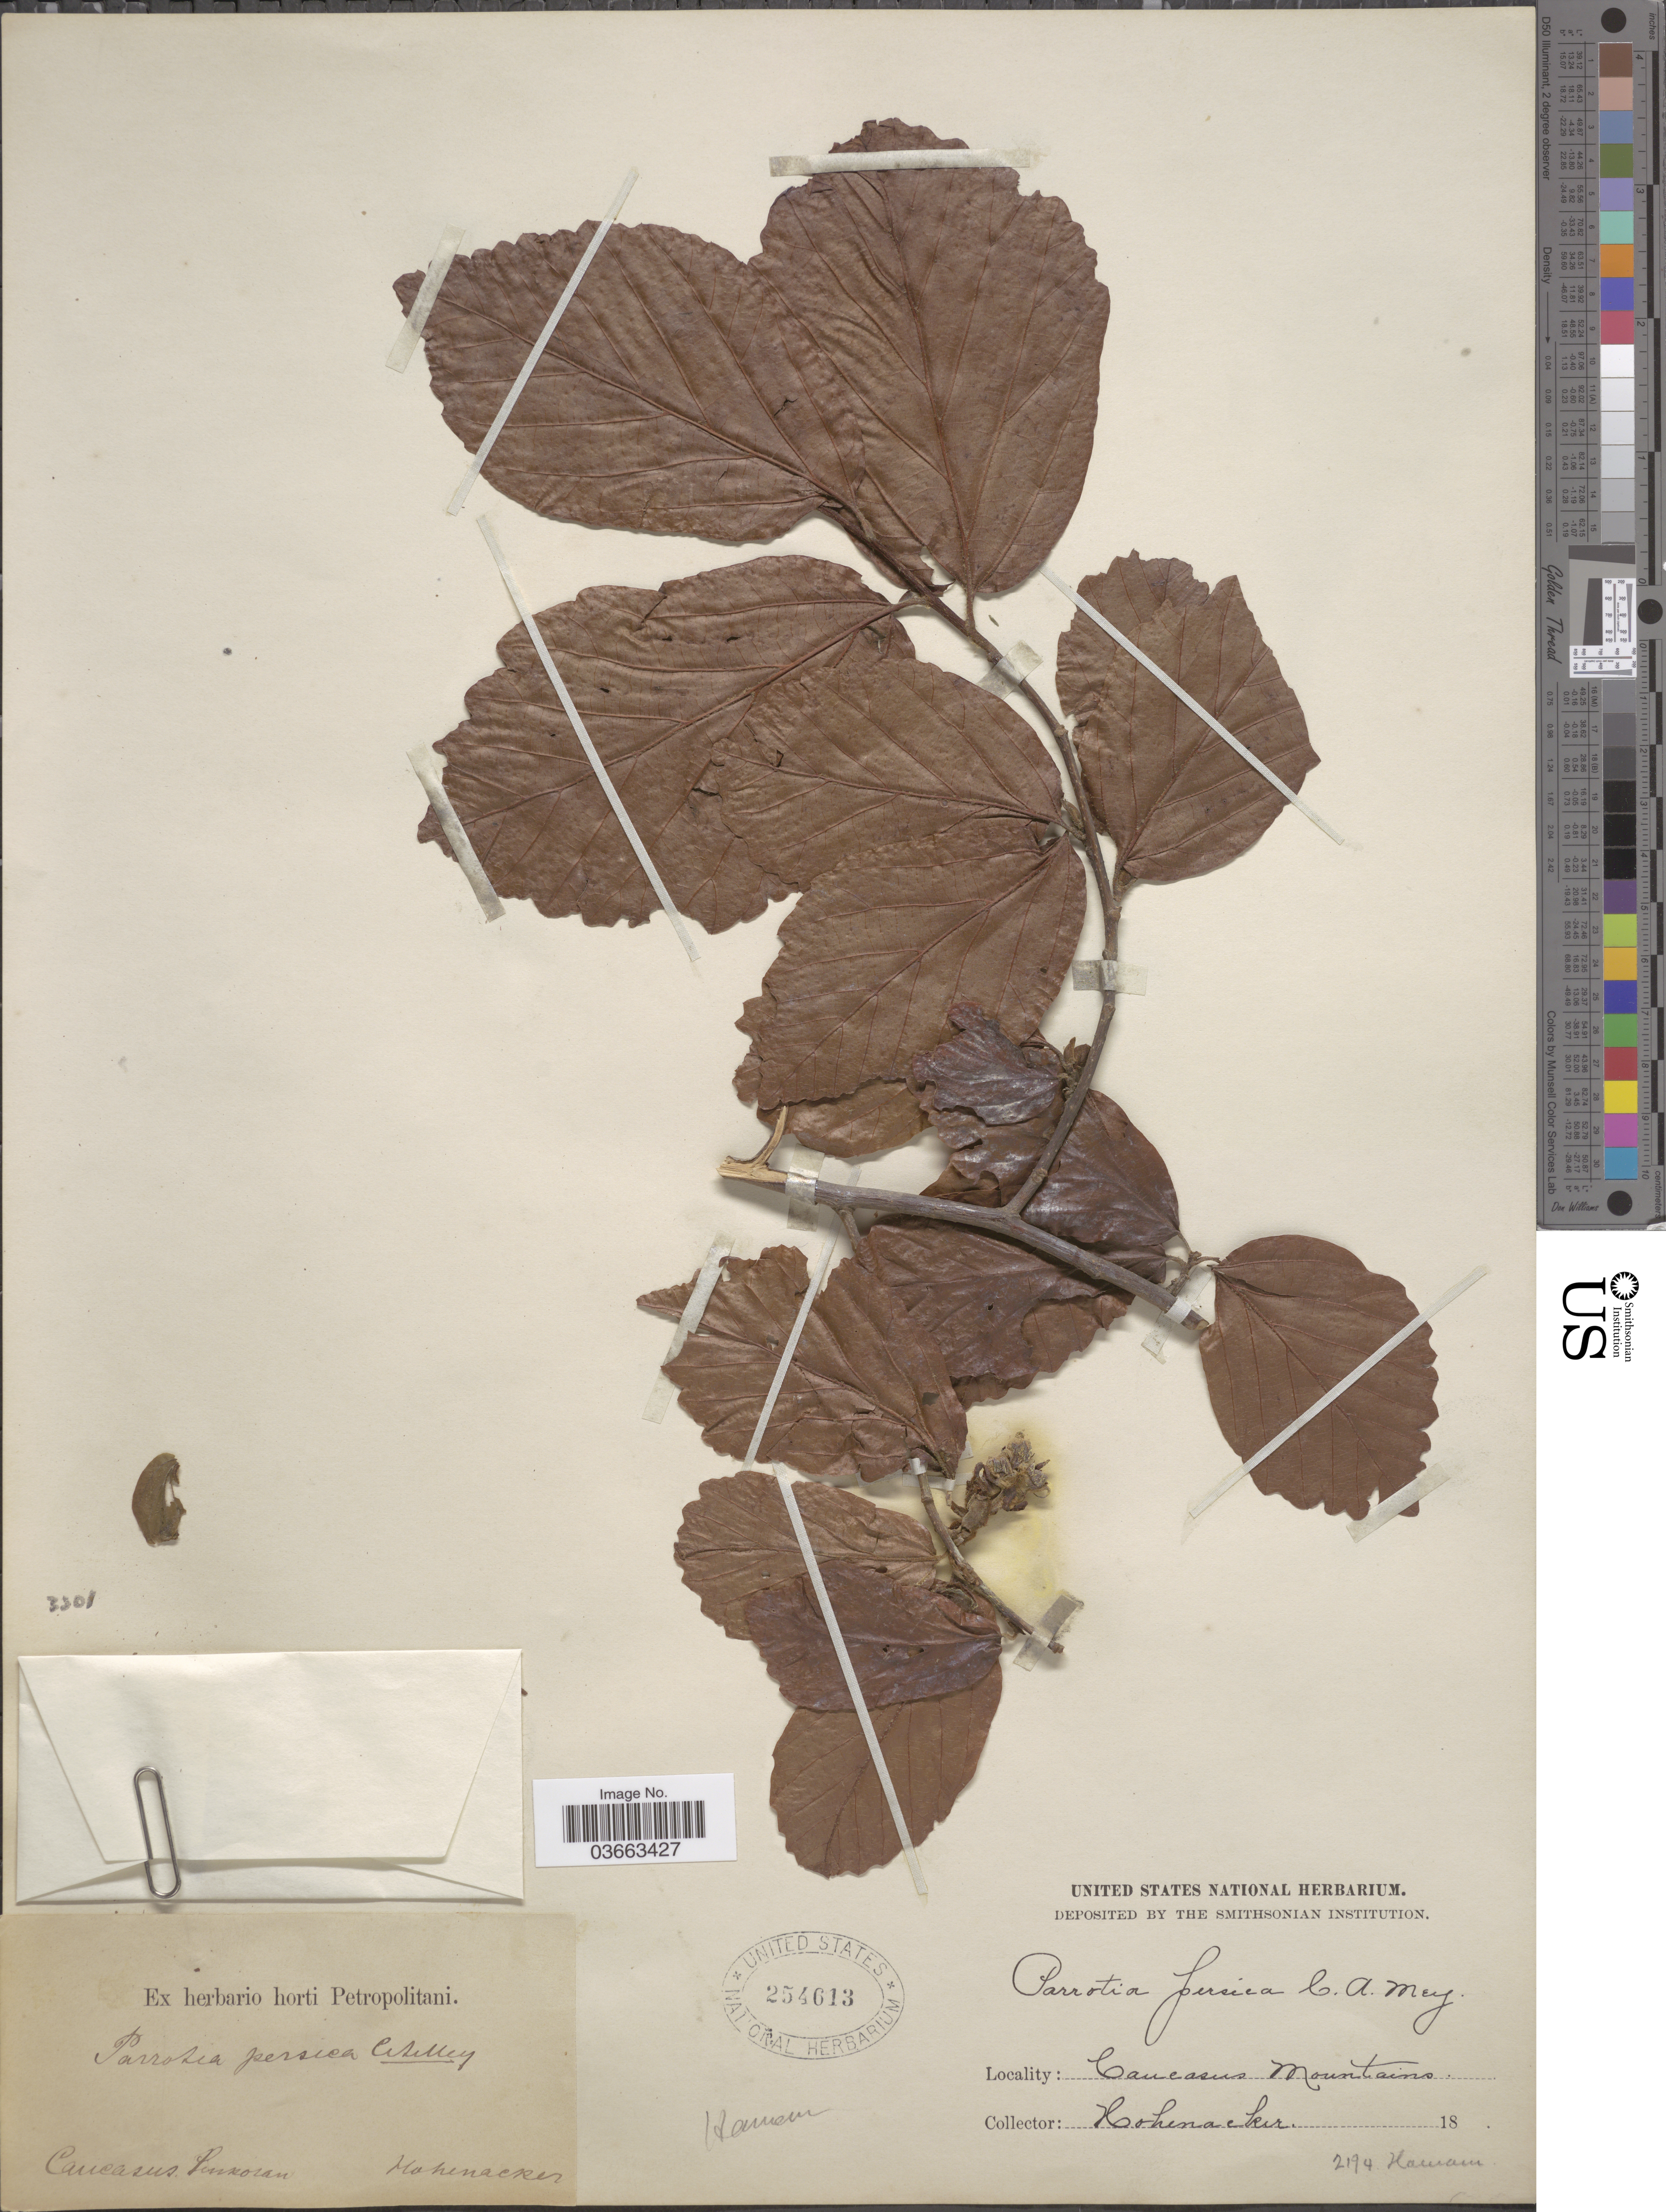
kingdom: Plantae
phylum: Tracheophyta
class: Magnoliopsida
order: Saxifragales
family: Hamamelidaceae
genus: Parrotia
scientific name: Parrotia persica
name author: C.A. Mey.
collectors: Hohenacker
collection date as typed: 18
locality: Caucasus Mountains. Caucasus Senkoran*.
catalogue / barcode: US 254613